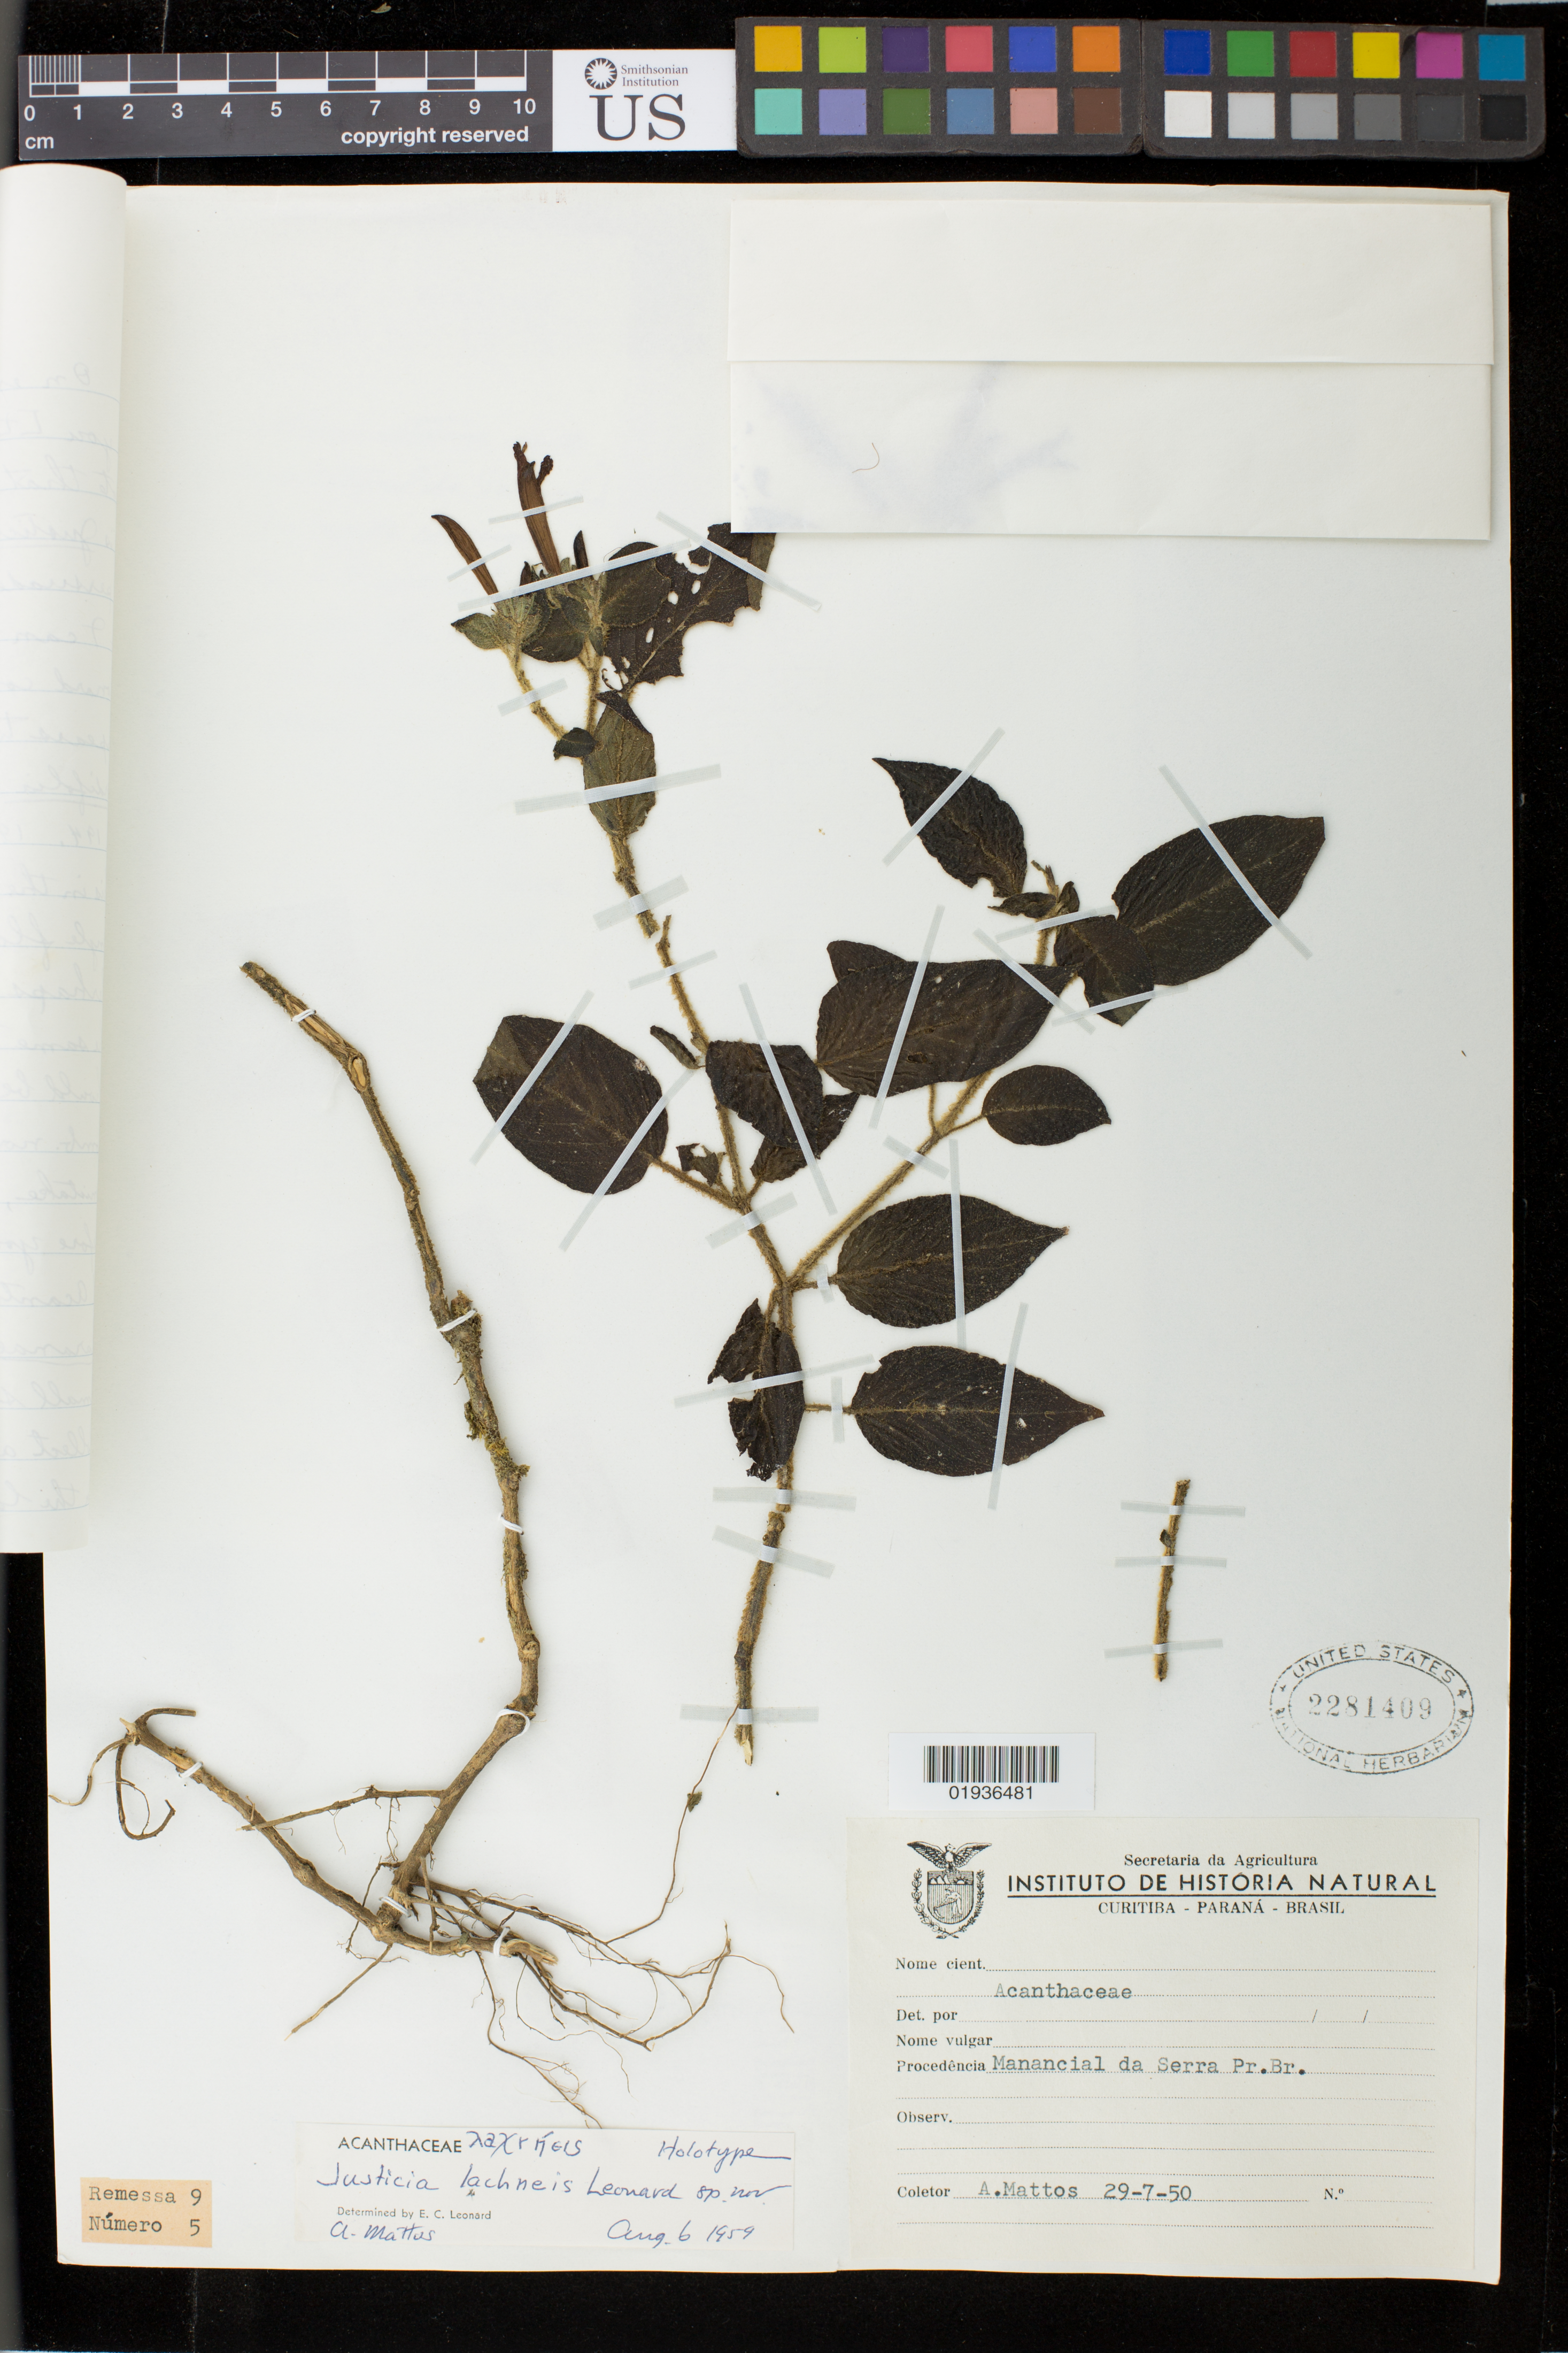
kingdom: Plantae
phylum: Tracheophyta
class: Magnoliopsida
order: Lamiales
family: Acanthaceae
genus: Justicia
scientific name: Justicia lachneis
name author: Leonard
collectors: A. Mattos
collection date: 1950-07-29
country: Brazil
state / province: Paraná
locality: Manancial da Serra Pr. Br.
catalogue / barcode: US 2281409